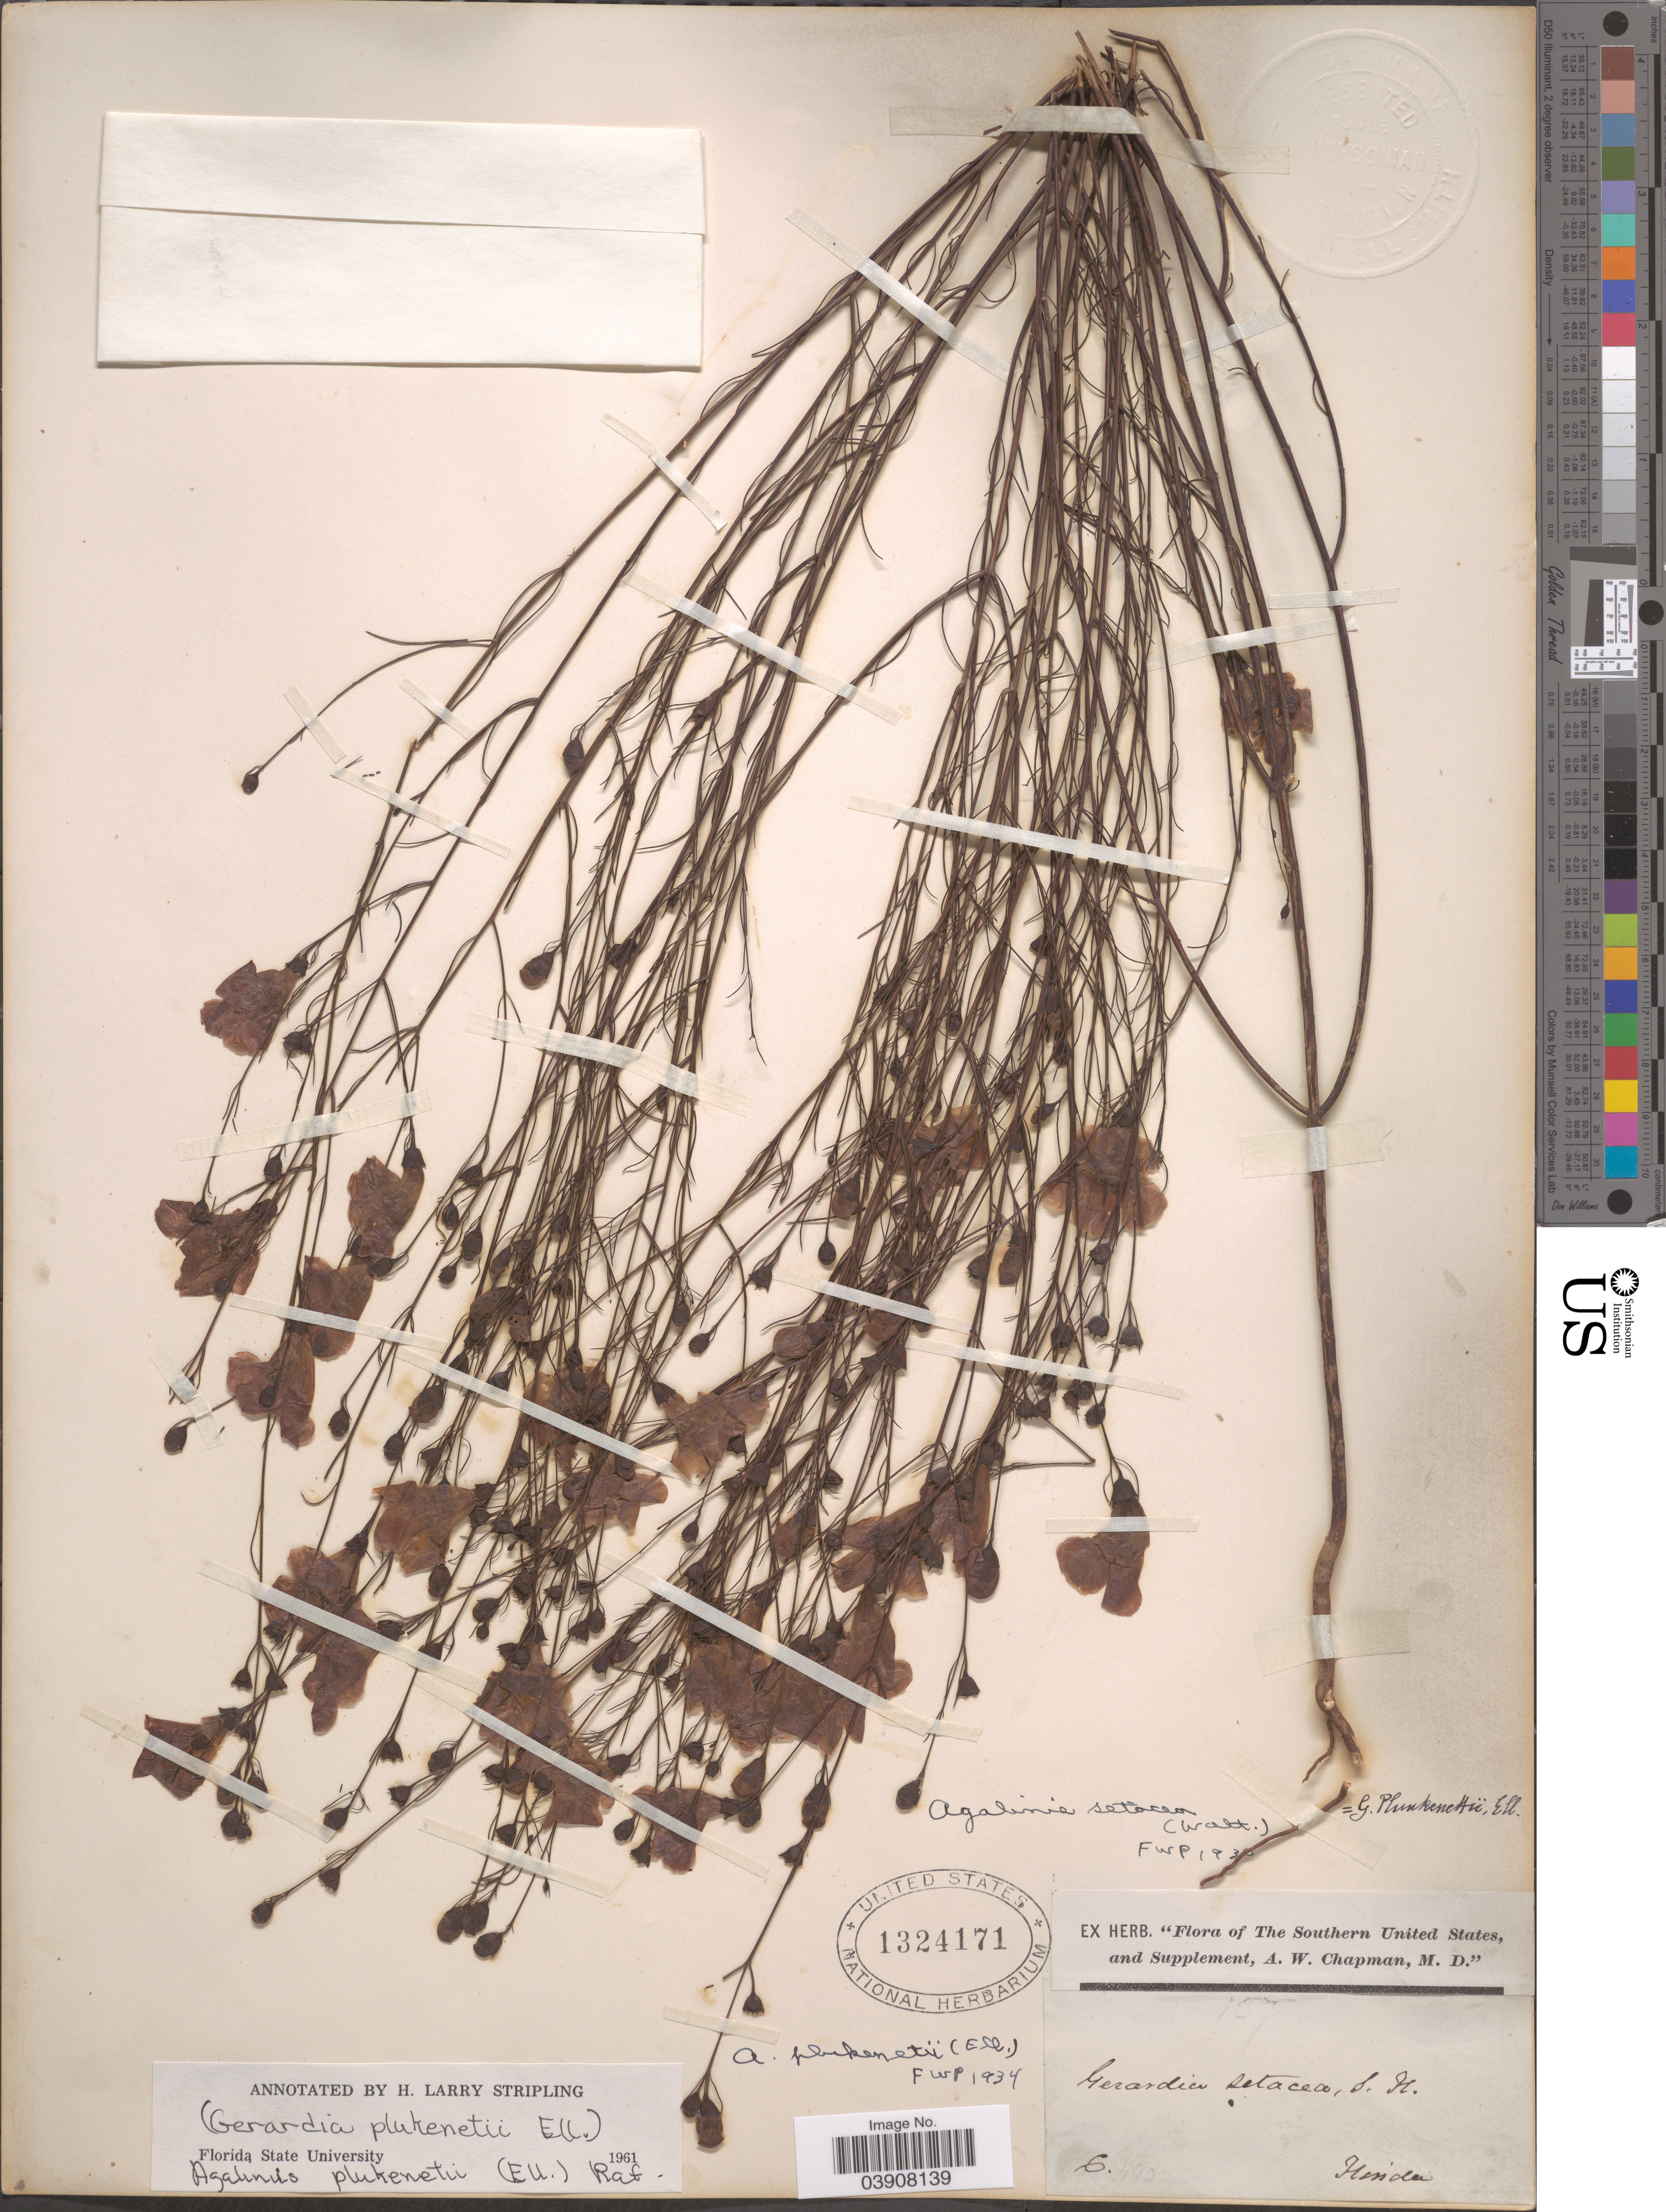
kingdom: Plantae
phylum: Tracheophyta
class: Magnoliopsida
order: Lamiales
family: Orobanchaceae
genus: Agalinis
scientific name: Agalinis plukenetii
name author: (Elliott) Raf.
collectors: A. W. Chapman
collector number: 6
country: United States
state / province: Florida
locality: The Southern United States.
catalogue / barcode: US 1324171